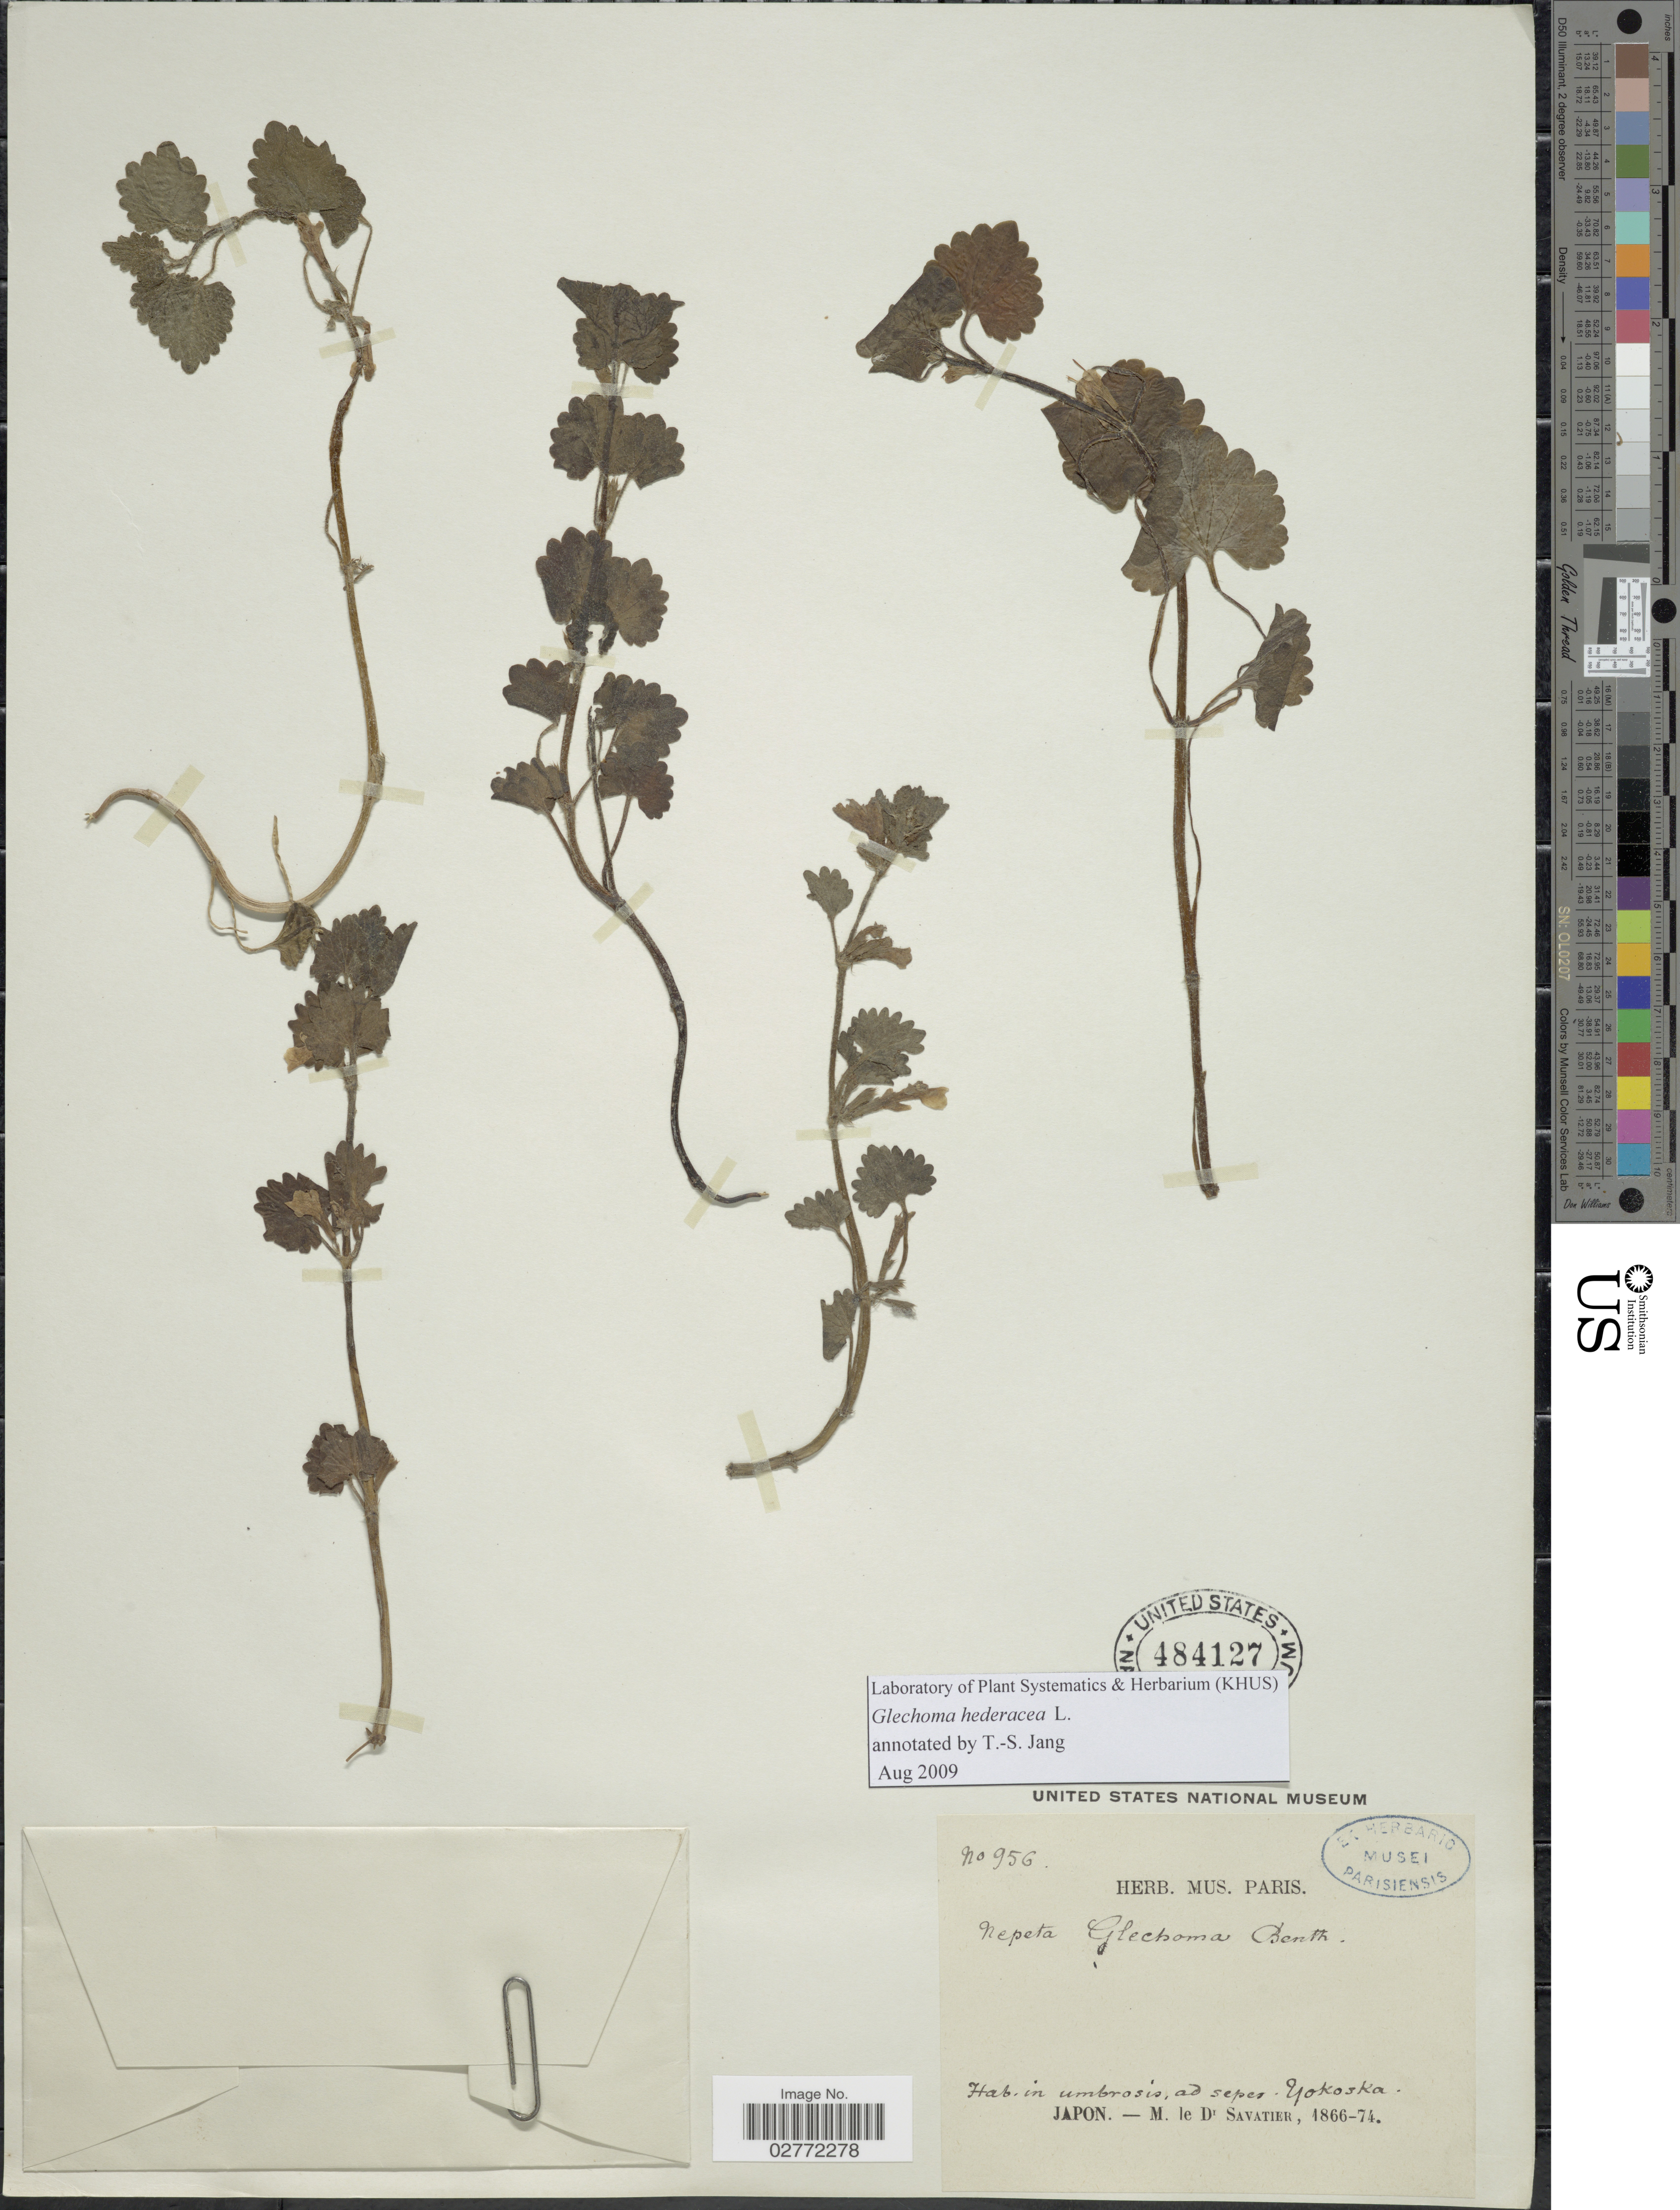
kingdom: Plantae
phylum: Tracheophyta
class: Magnoliopsida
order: Lamiales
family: Lamiaceae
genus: Glechoma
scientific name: Glechoma hederacea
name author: L.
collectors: Savatier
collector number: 956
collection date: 1866/1874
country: Japan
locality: In umbrosis, ad sepes. Yokoska.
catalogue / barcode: US 484127